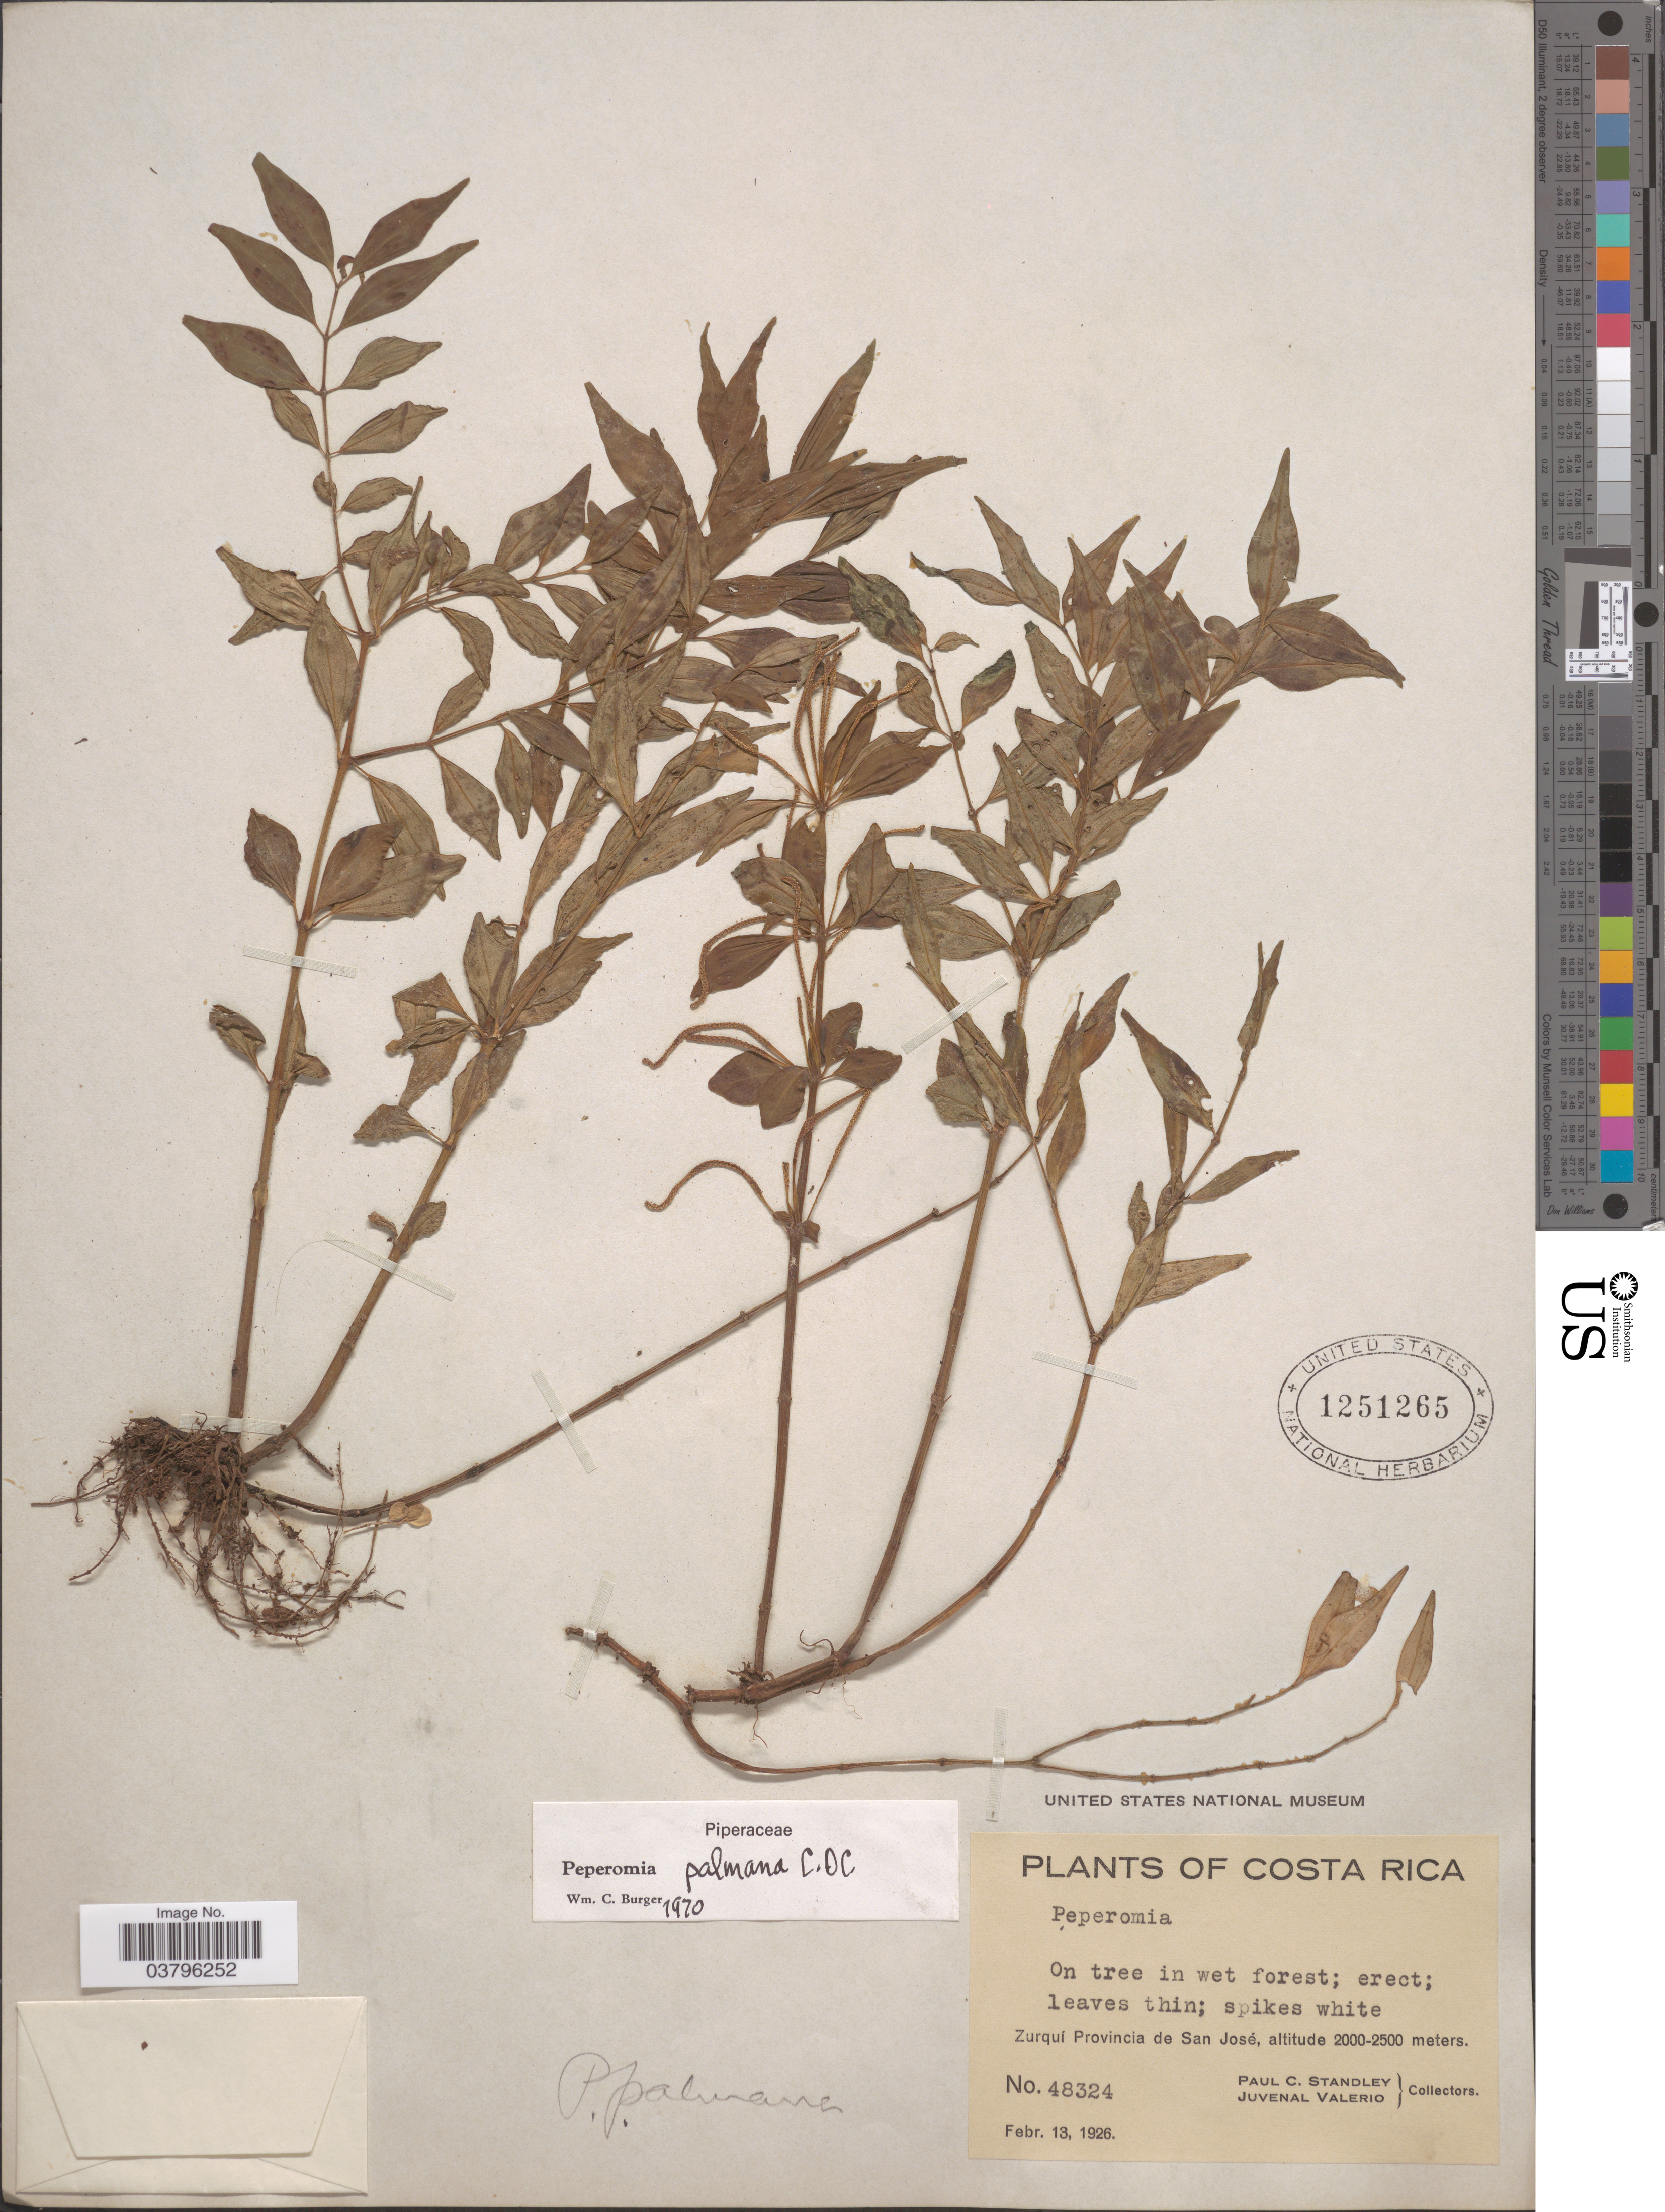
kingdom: Plantae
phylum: Tracheophyta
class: Magnoliopsida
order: Piperales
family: Piperaceae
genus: Peperomia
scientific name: Peperomia palmana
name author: C. DC.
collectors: P. C. Standley & J. Valerio R.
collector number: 48324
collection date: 1926-02-13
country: Costa Rica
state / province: San José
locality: Zurquí.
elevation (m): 2000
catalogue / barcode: US 1251265